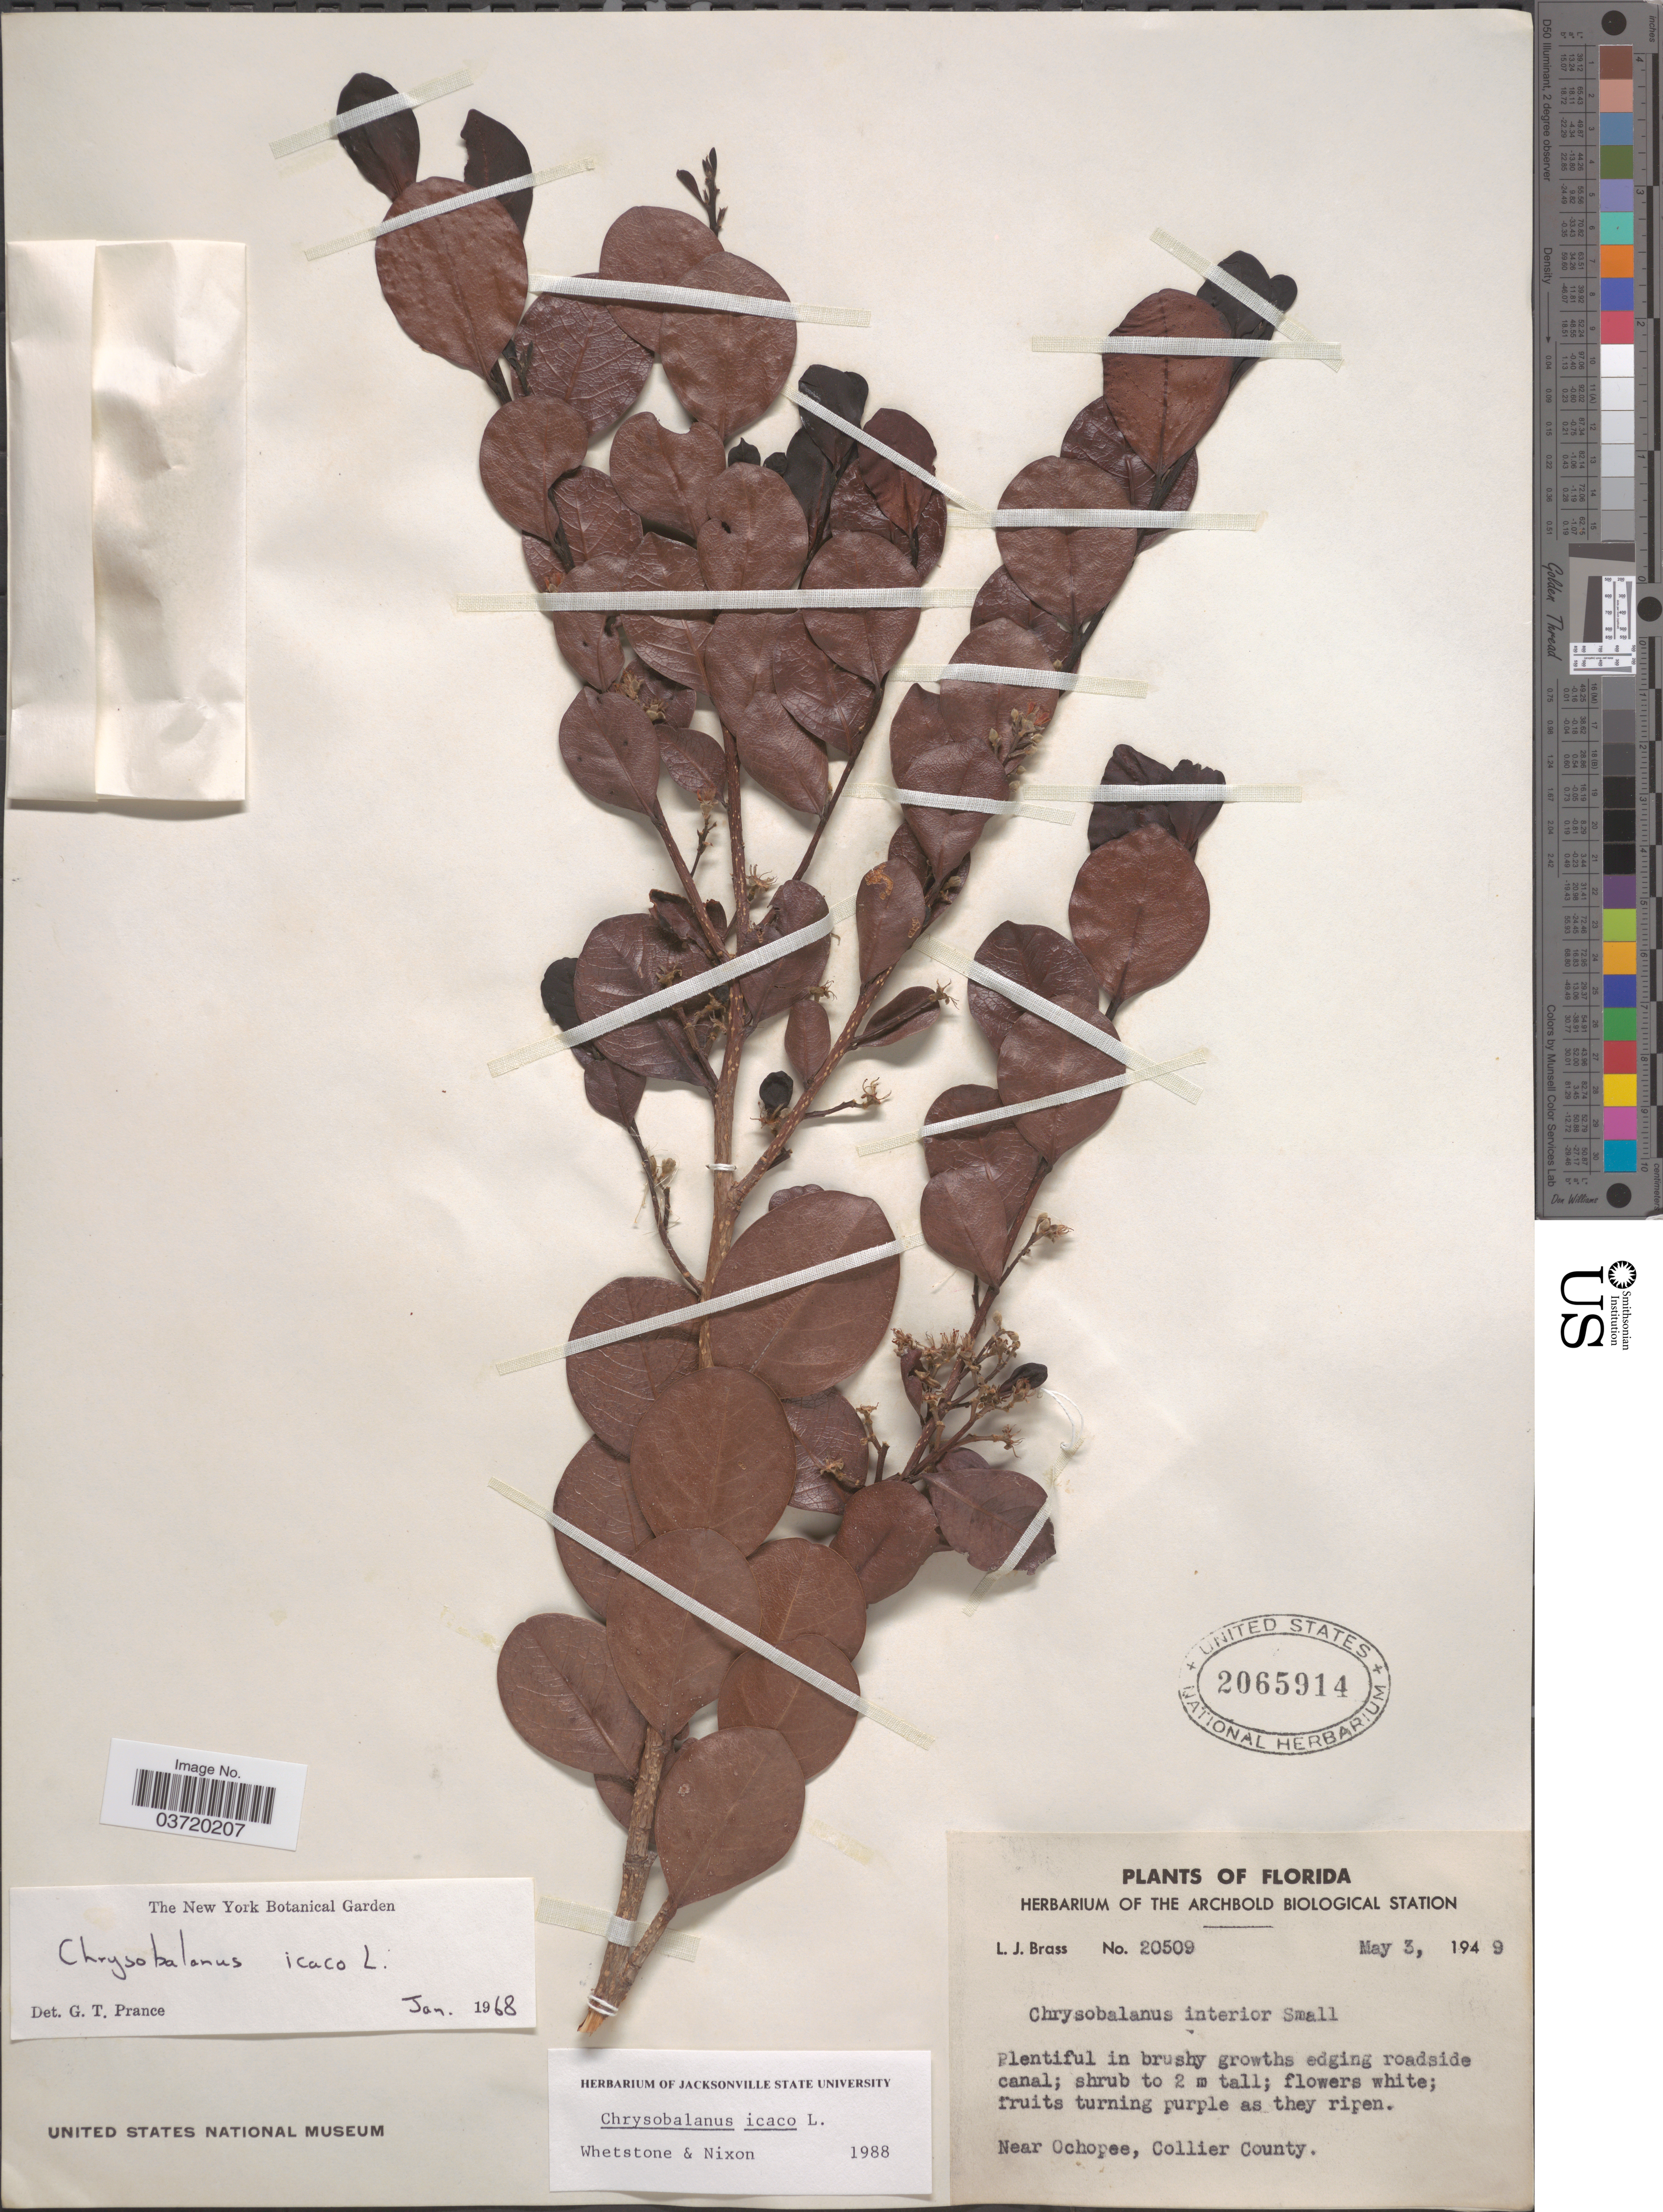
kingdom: Plantae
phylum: Tracheophyta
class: Magnoliopsida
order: Malpighiales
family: Chrysobalanaceae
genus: Chrysobalanus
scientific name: Chrysobalanus icaco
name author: L.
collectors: L. J. Brass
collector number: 20509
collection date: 1949-05-03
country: United States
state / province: Florida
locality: Near Ochopee, Collier County.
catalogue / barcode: US 2065914